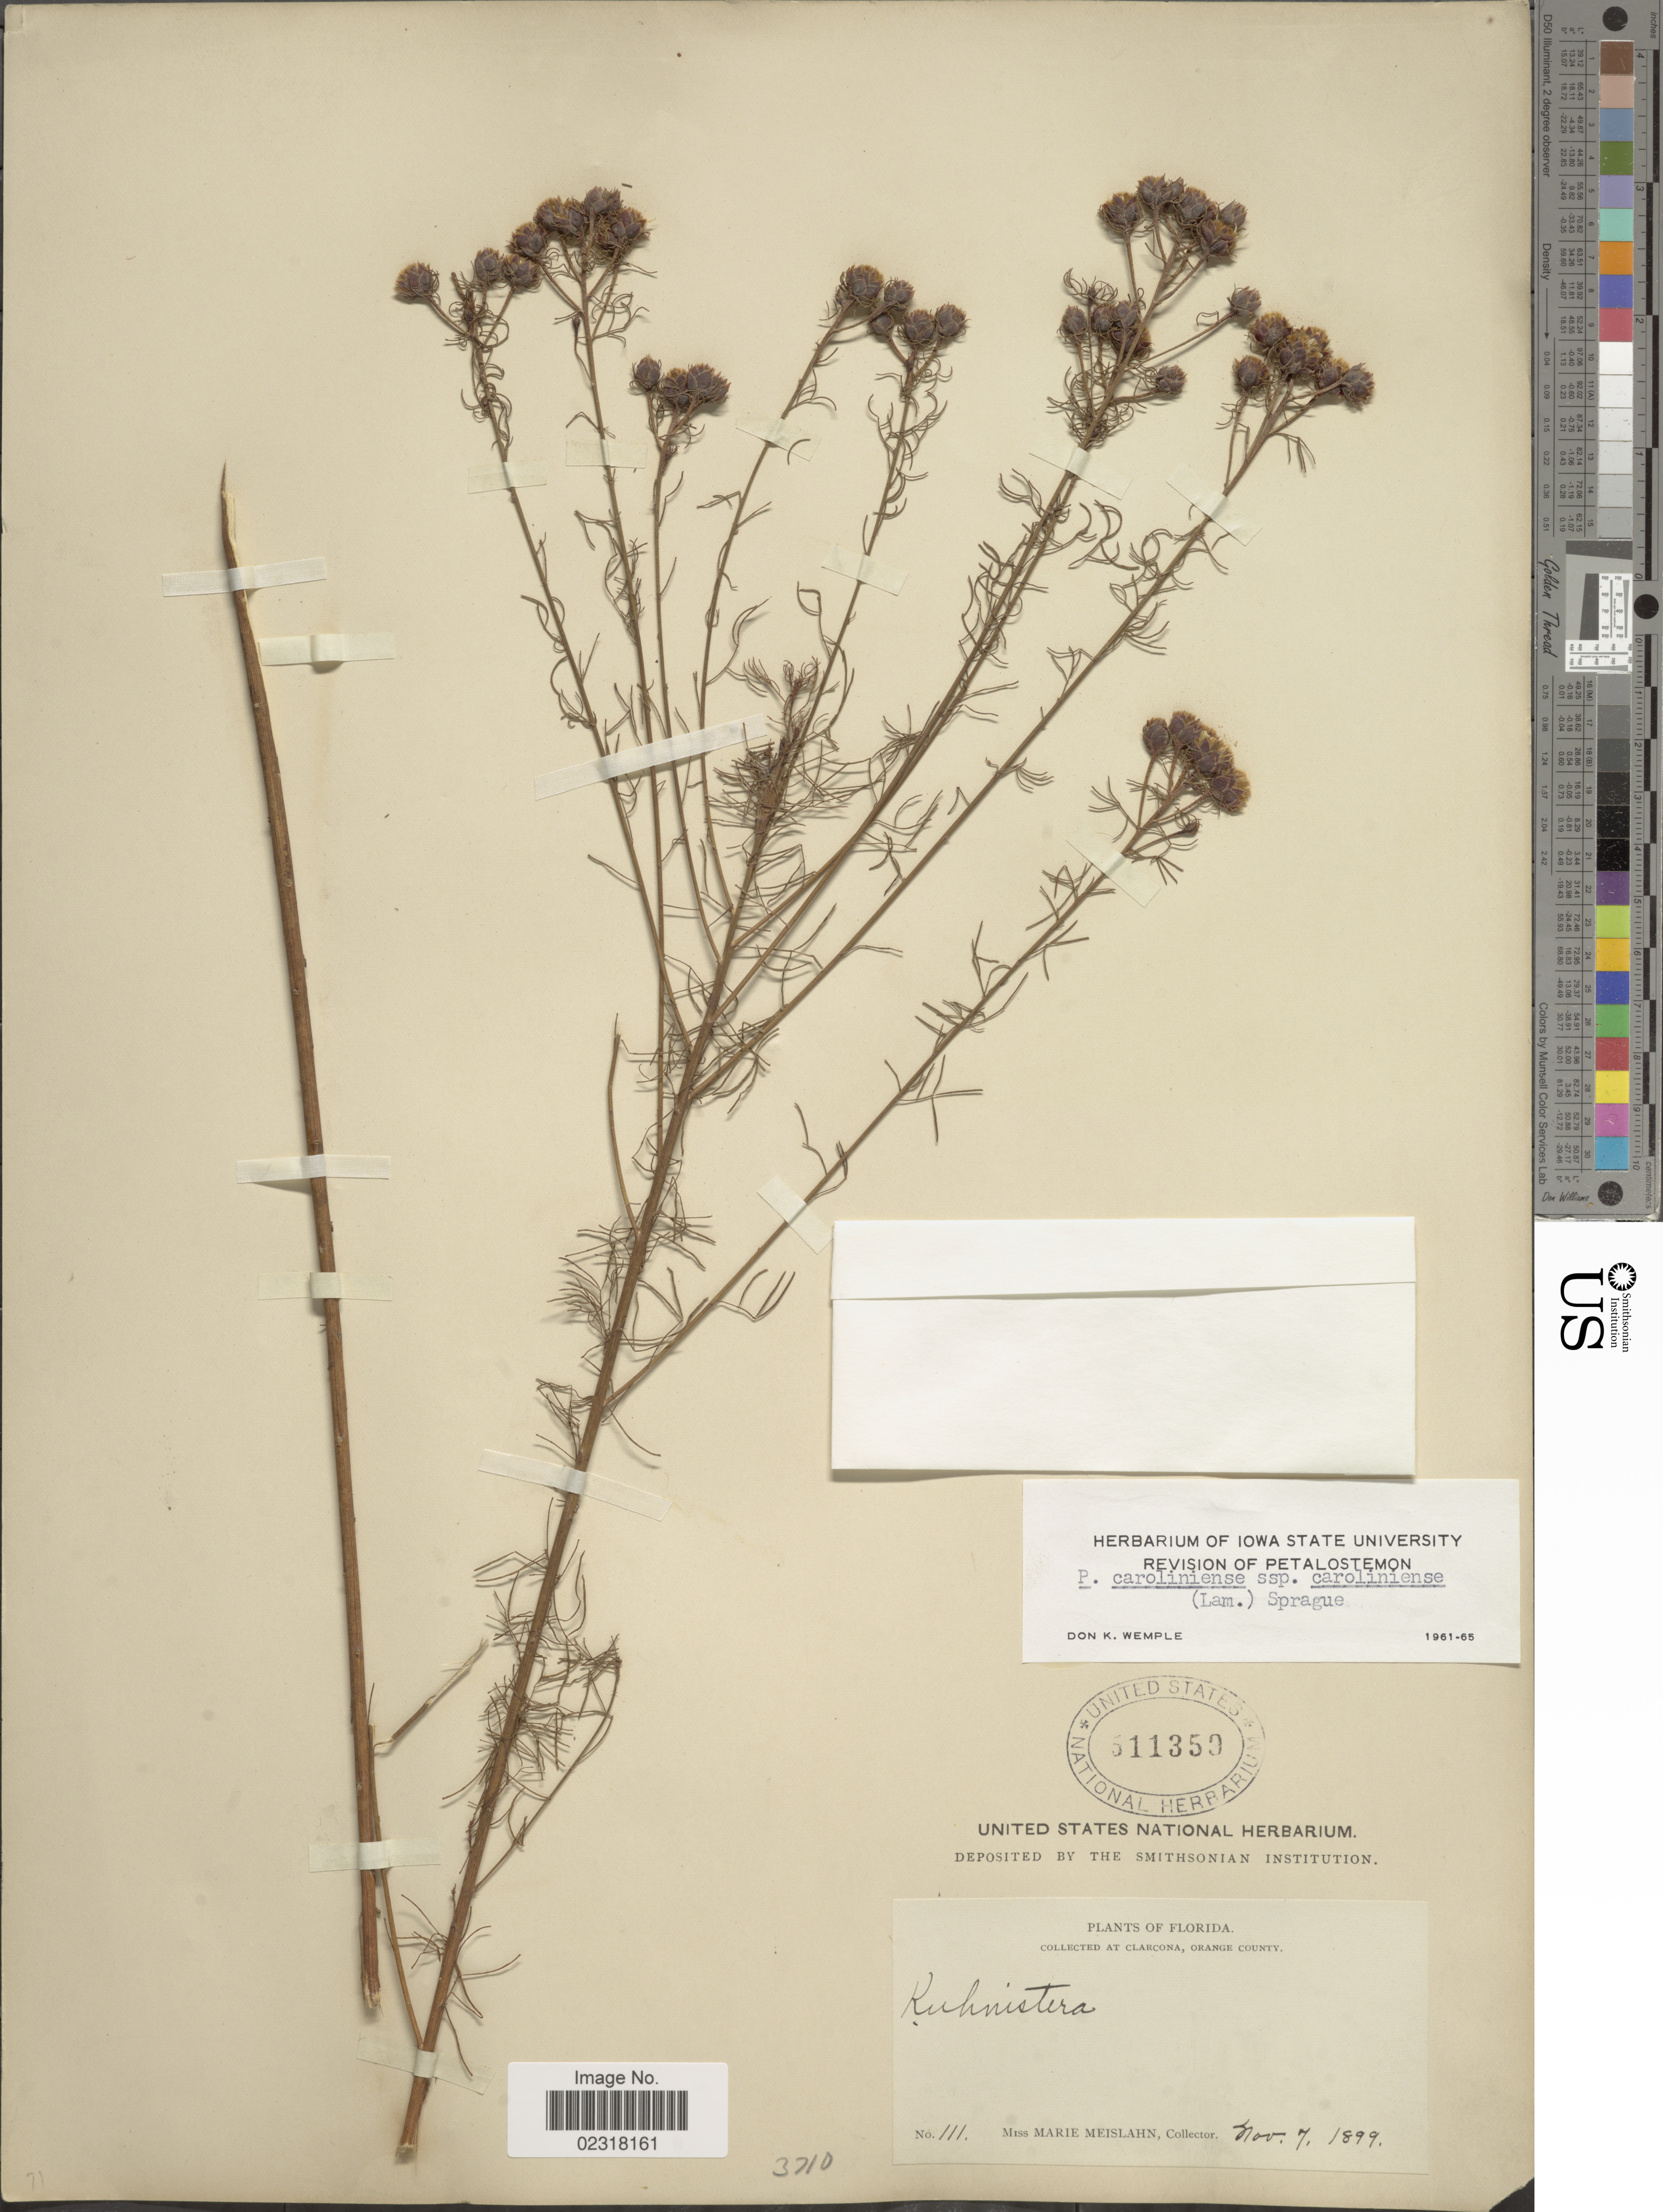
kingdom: Plantae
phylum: Tracheophyta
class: Magnoliopsida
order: Fabales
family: Fabaceae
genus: Dalea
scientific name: Dalea pinnata var. pinnata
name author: (J.F. Gmel.) Barneby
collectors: M. Meislahn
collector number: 111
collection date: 1899-11-07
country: United States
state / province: Florida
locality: At Clarcona, Orange County.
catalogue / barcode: US 511359